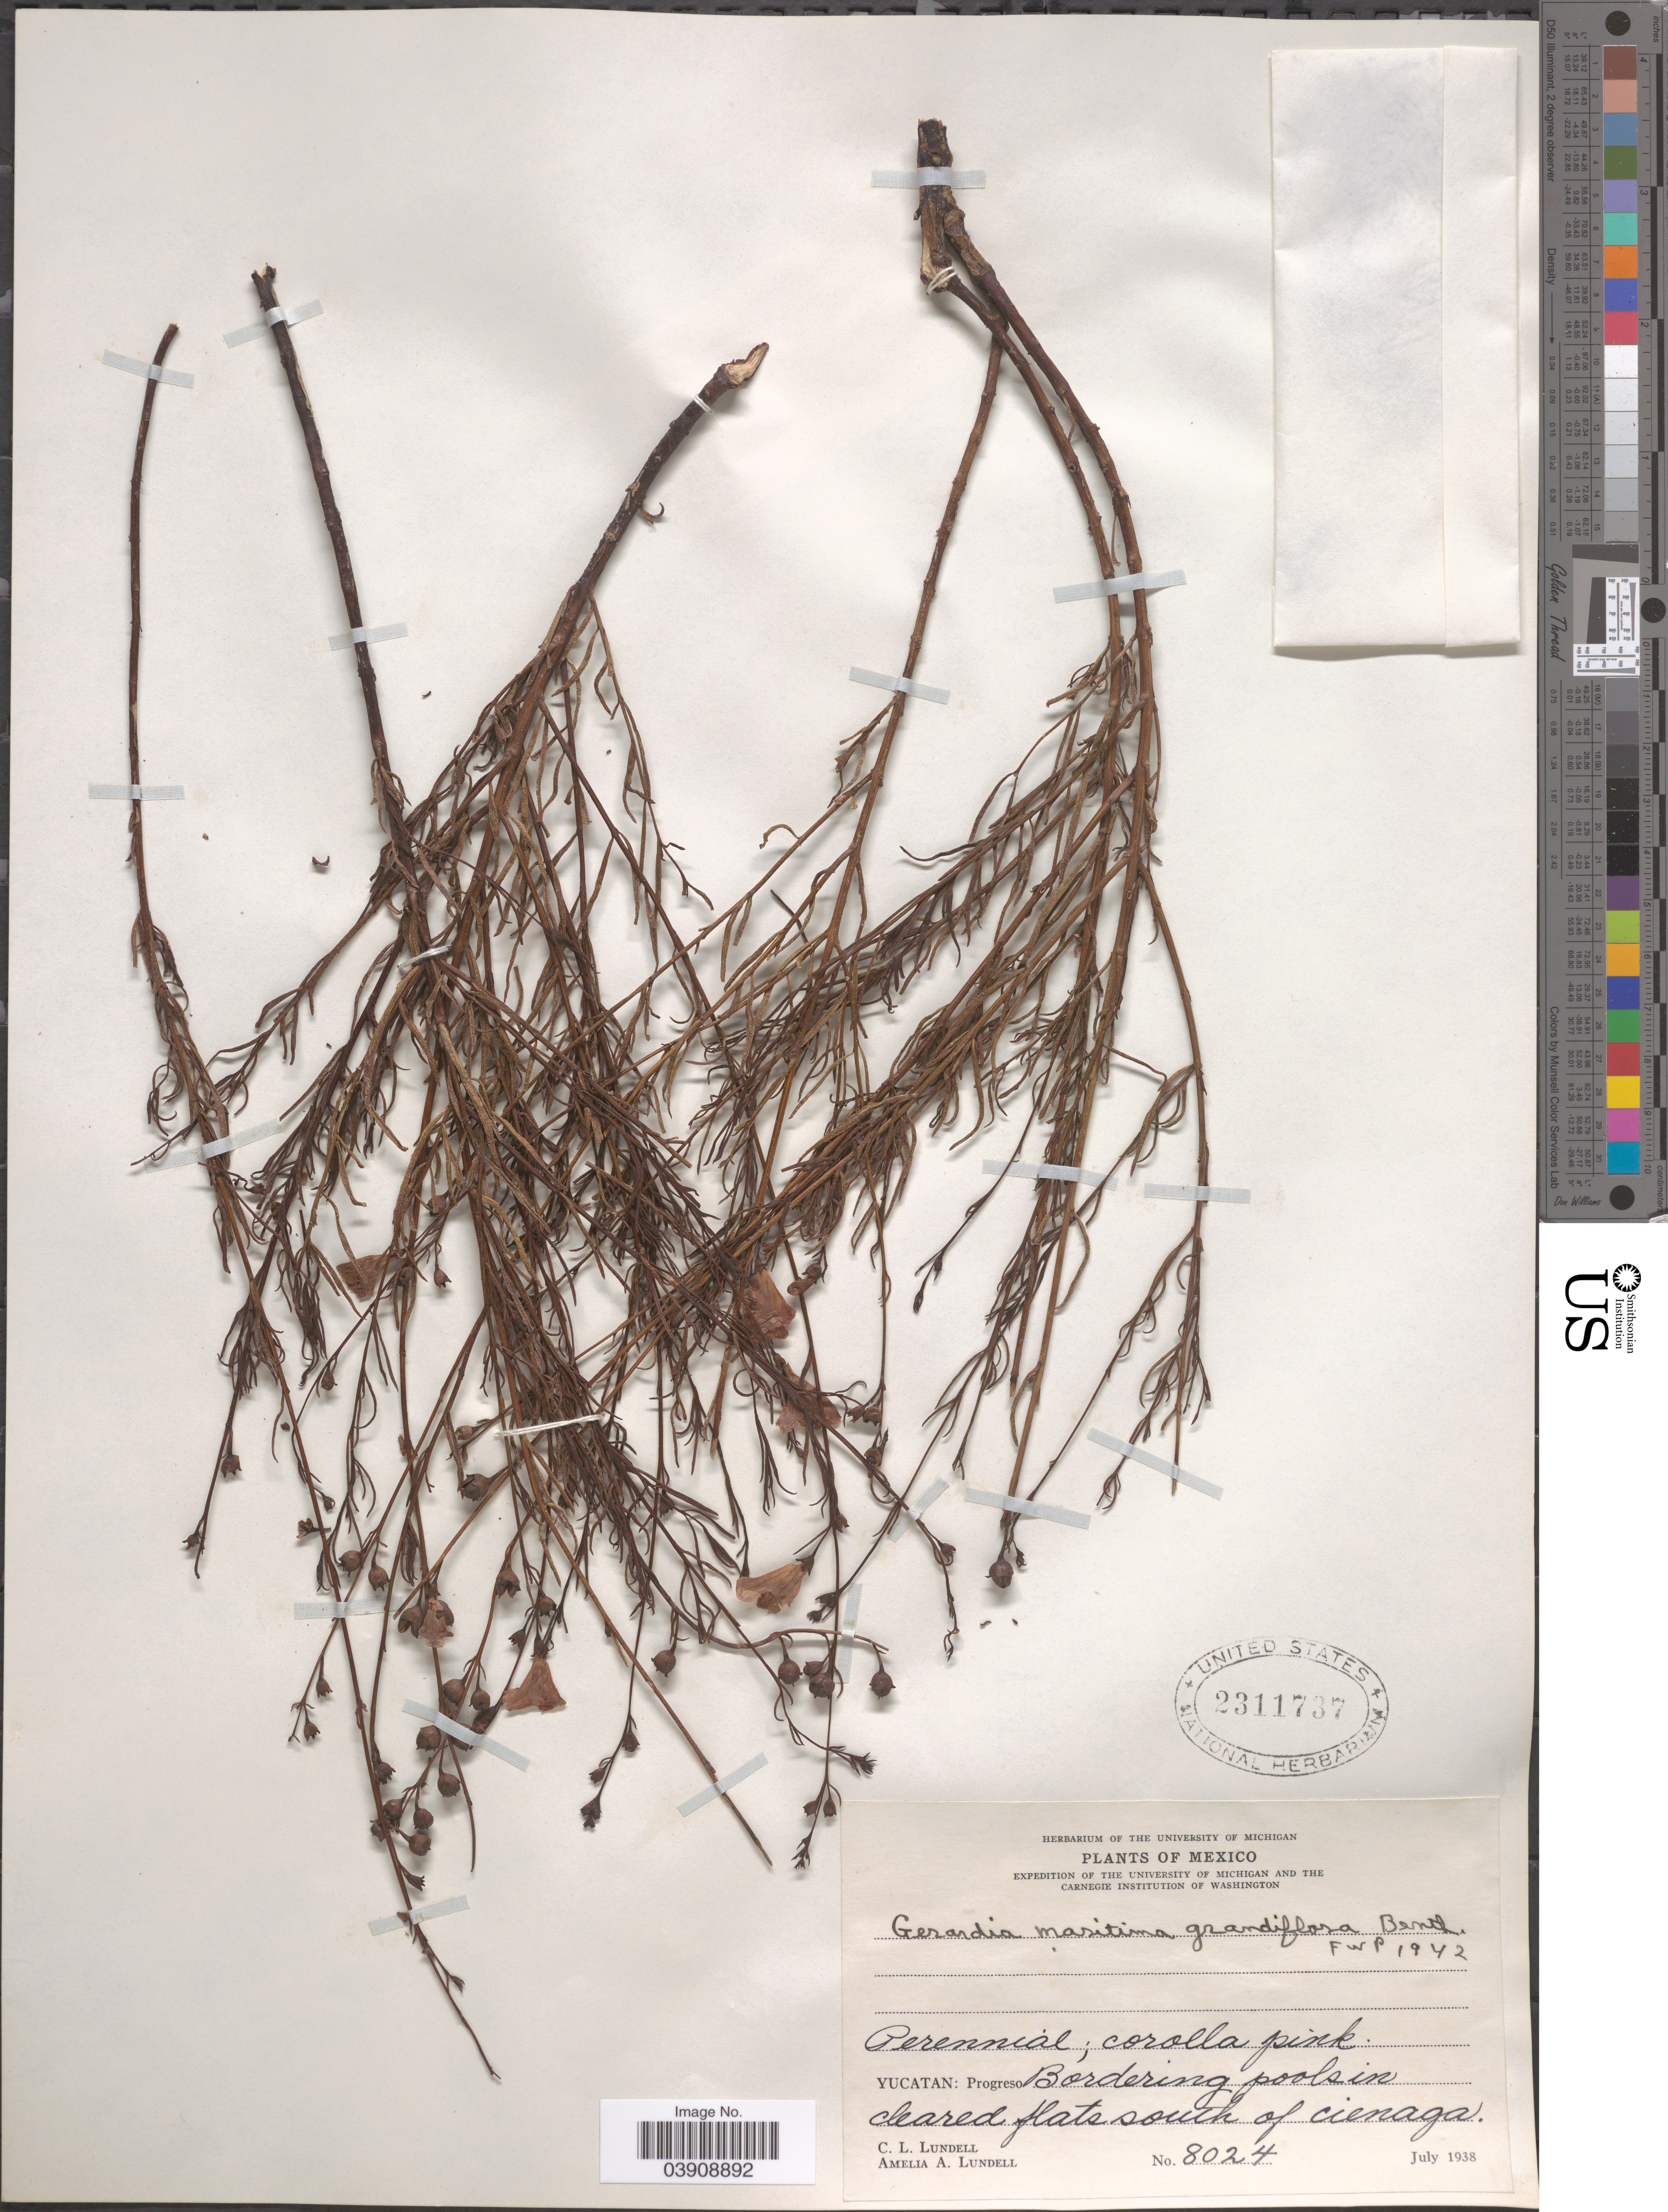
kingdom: Plantae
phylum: Tracheophyta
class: Magnoliopsida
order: Lamiales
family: Orobanchaceae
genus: Agalinis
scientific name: Agalinis maritima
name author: (Raf.) Raf.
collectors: C. L. Lundell & A. A. Lundell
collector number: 8024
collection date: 1938-07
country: Mexico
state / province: Yucatán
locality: Progreso Bordering pools in cleared flats south of cienaga.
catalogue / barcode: US 2311737